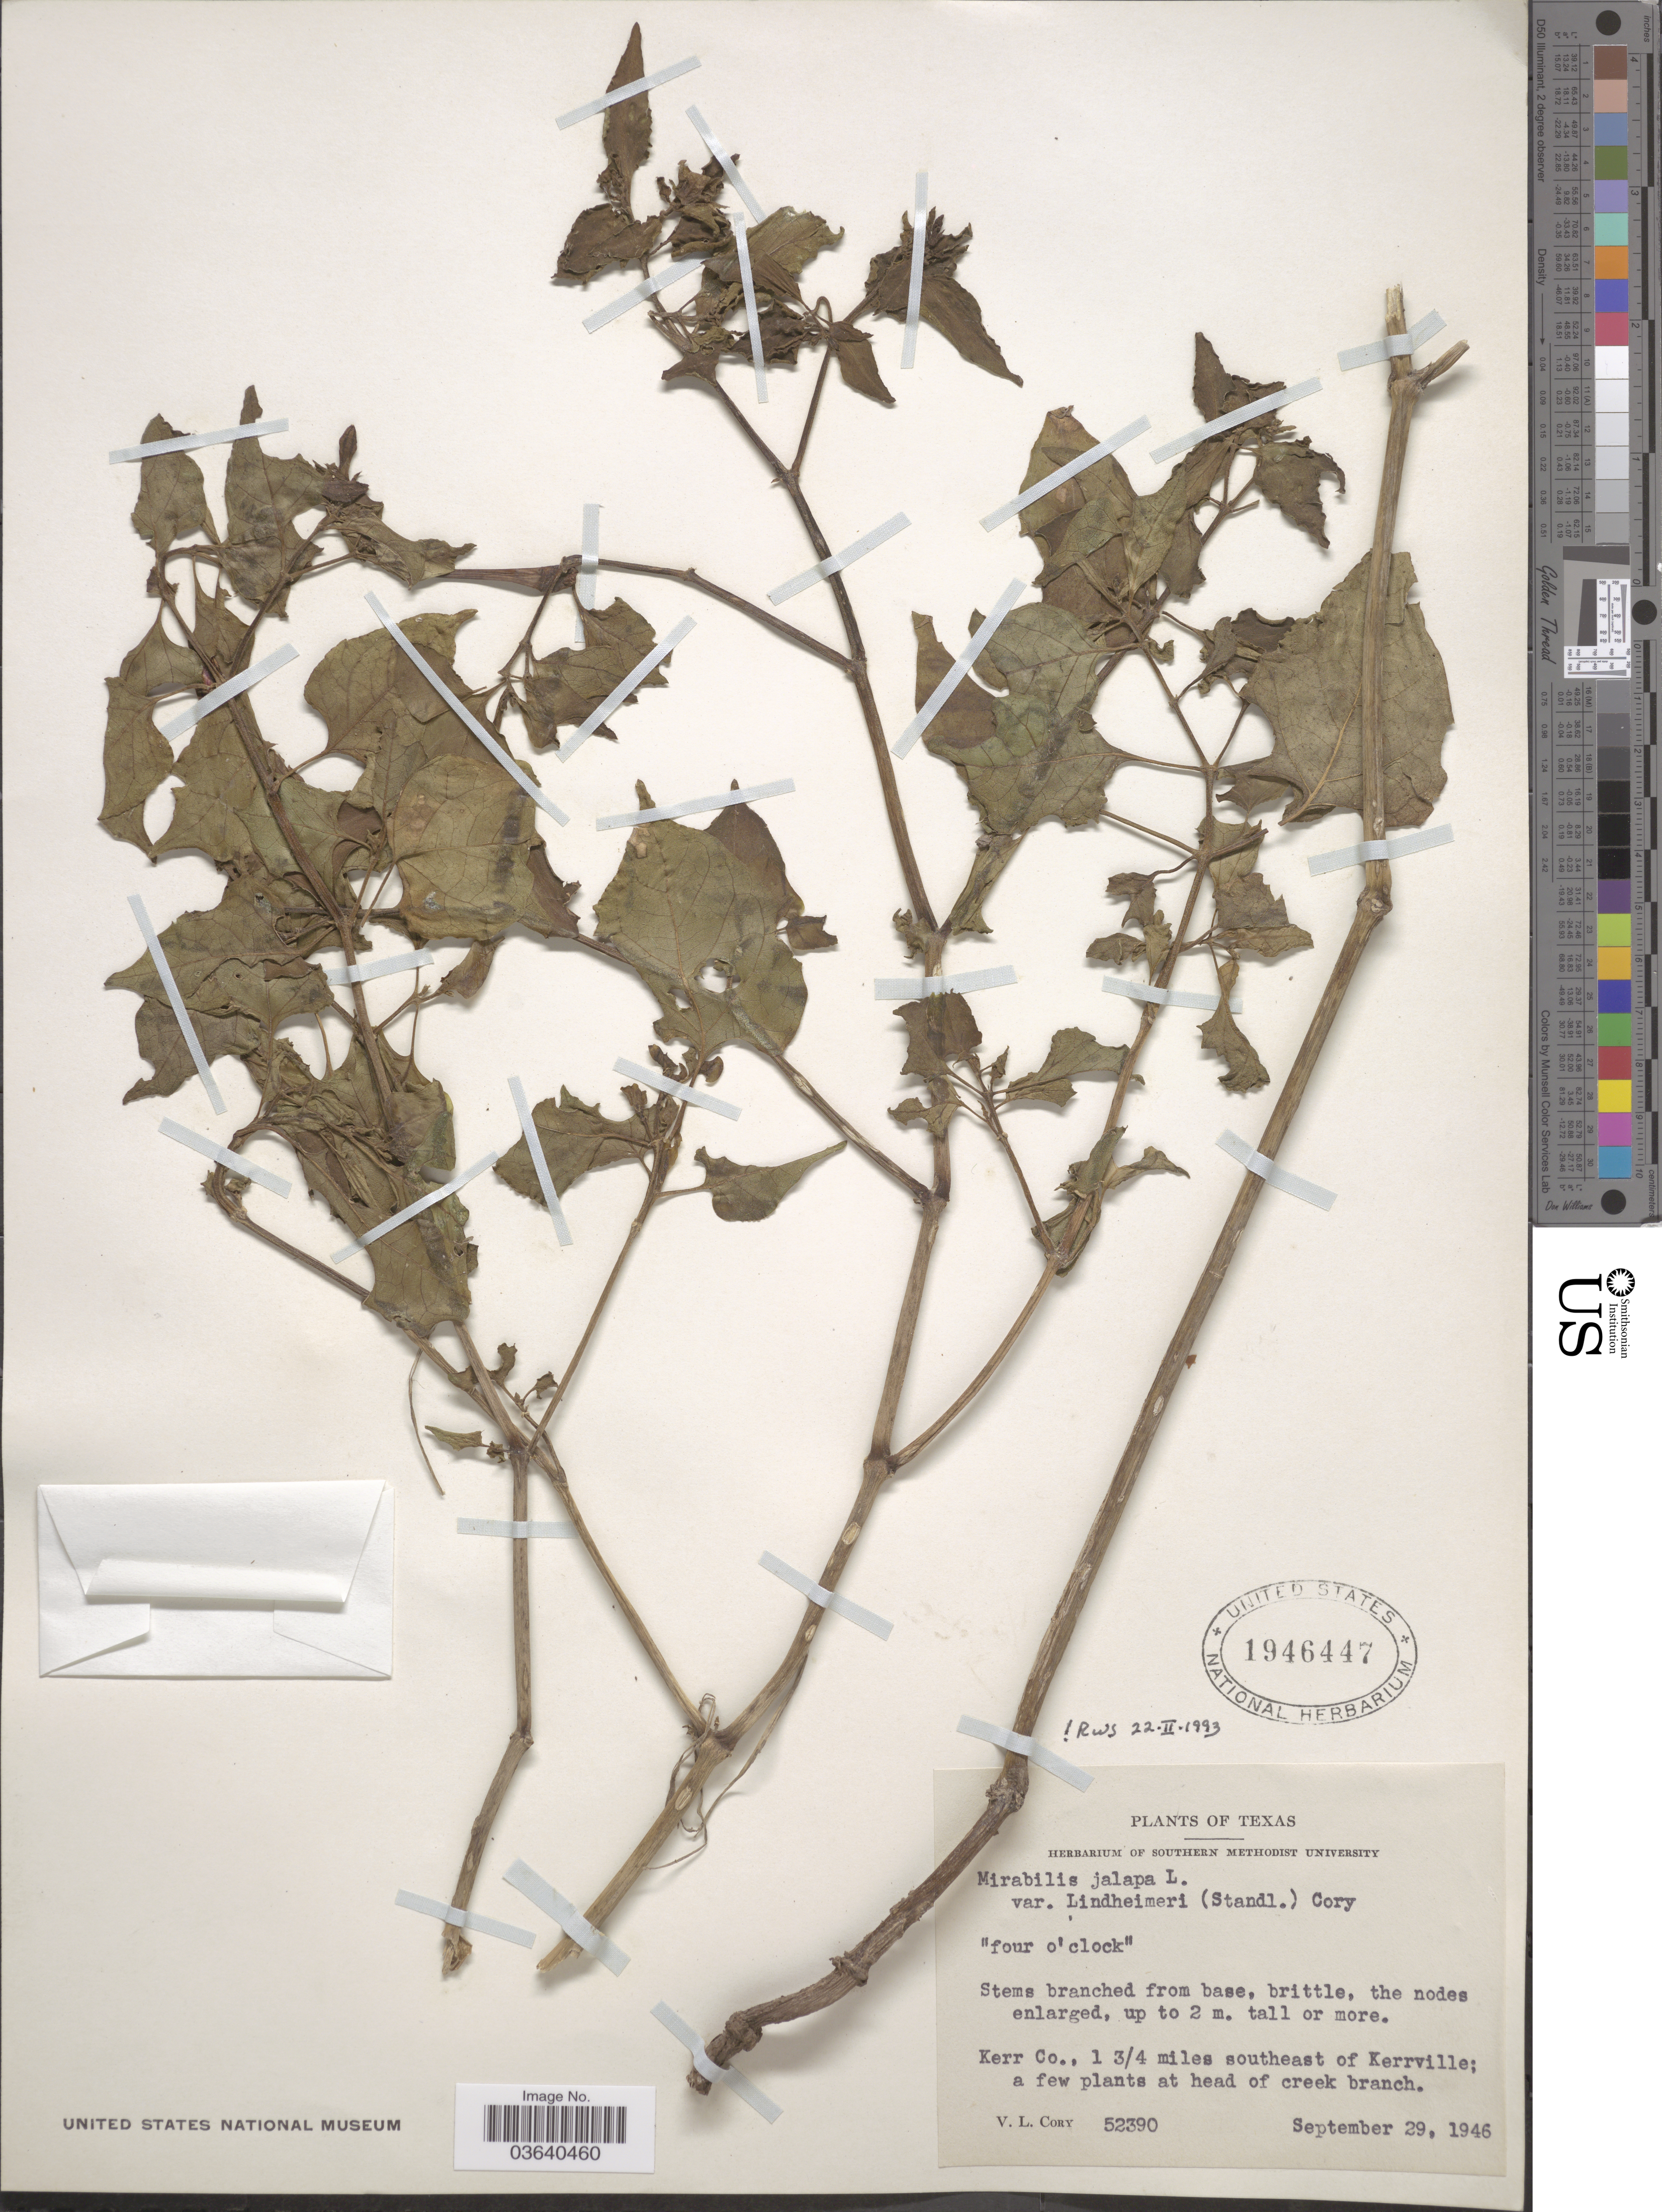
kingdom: Plantae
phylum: Tracheophyta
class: Magnoliopsida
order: Caryophyllales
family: Nyctaginaceae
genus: Mirabilis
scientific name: Mirabilis jalapa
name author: L.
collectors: V. Cory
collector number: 52390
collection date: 1946-09-29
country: United States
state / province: Texas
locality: Kerr Co., 1¾ miles southeast of Kerrville.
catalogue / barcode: US 1946447